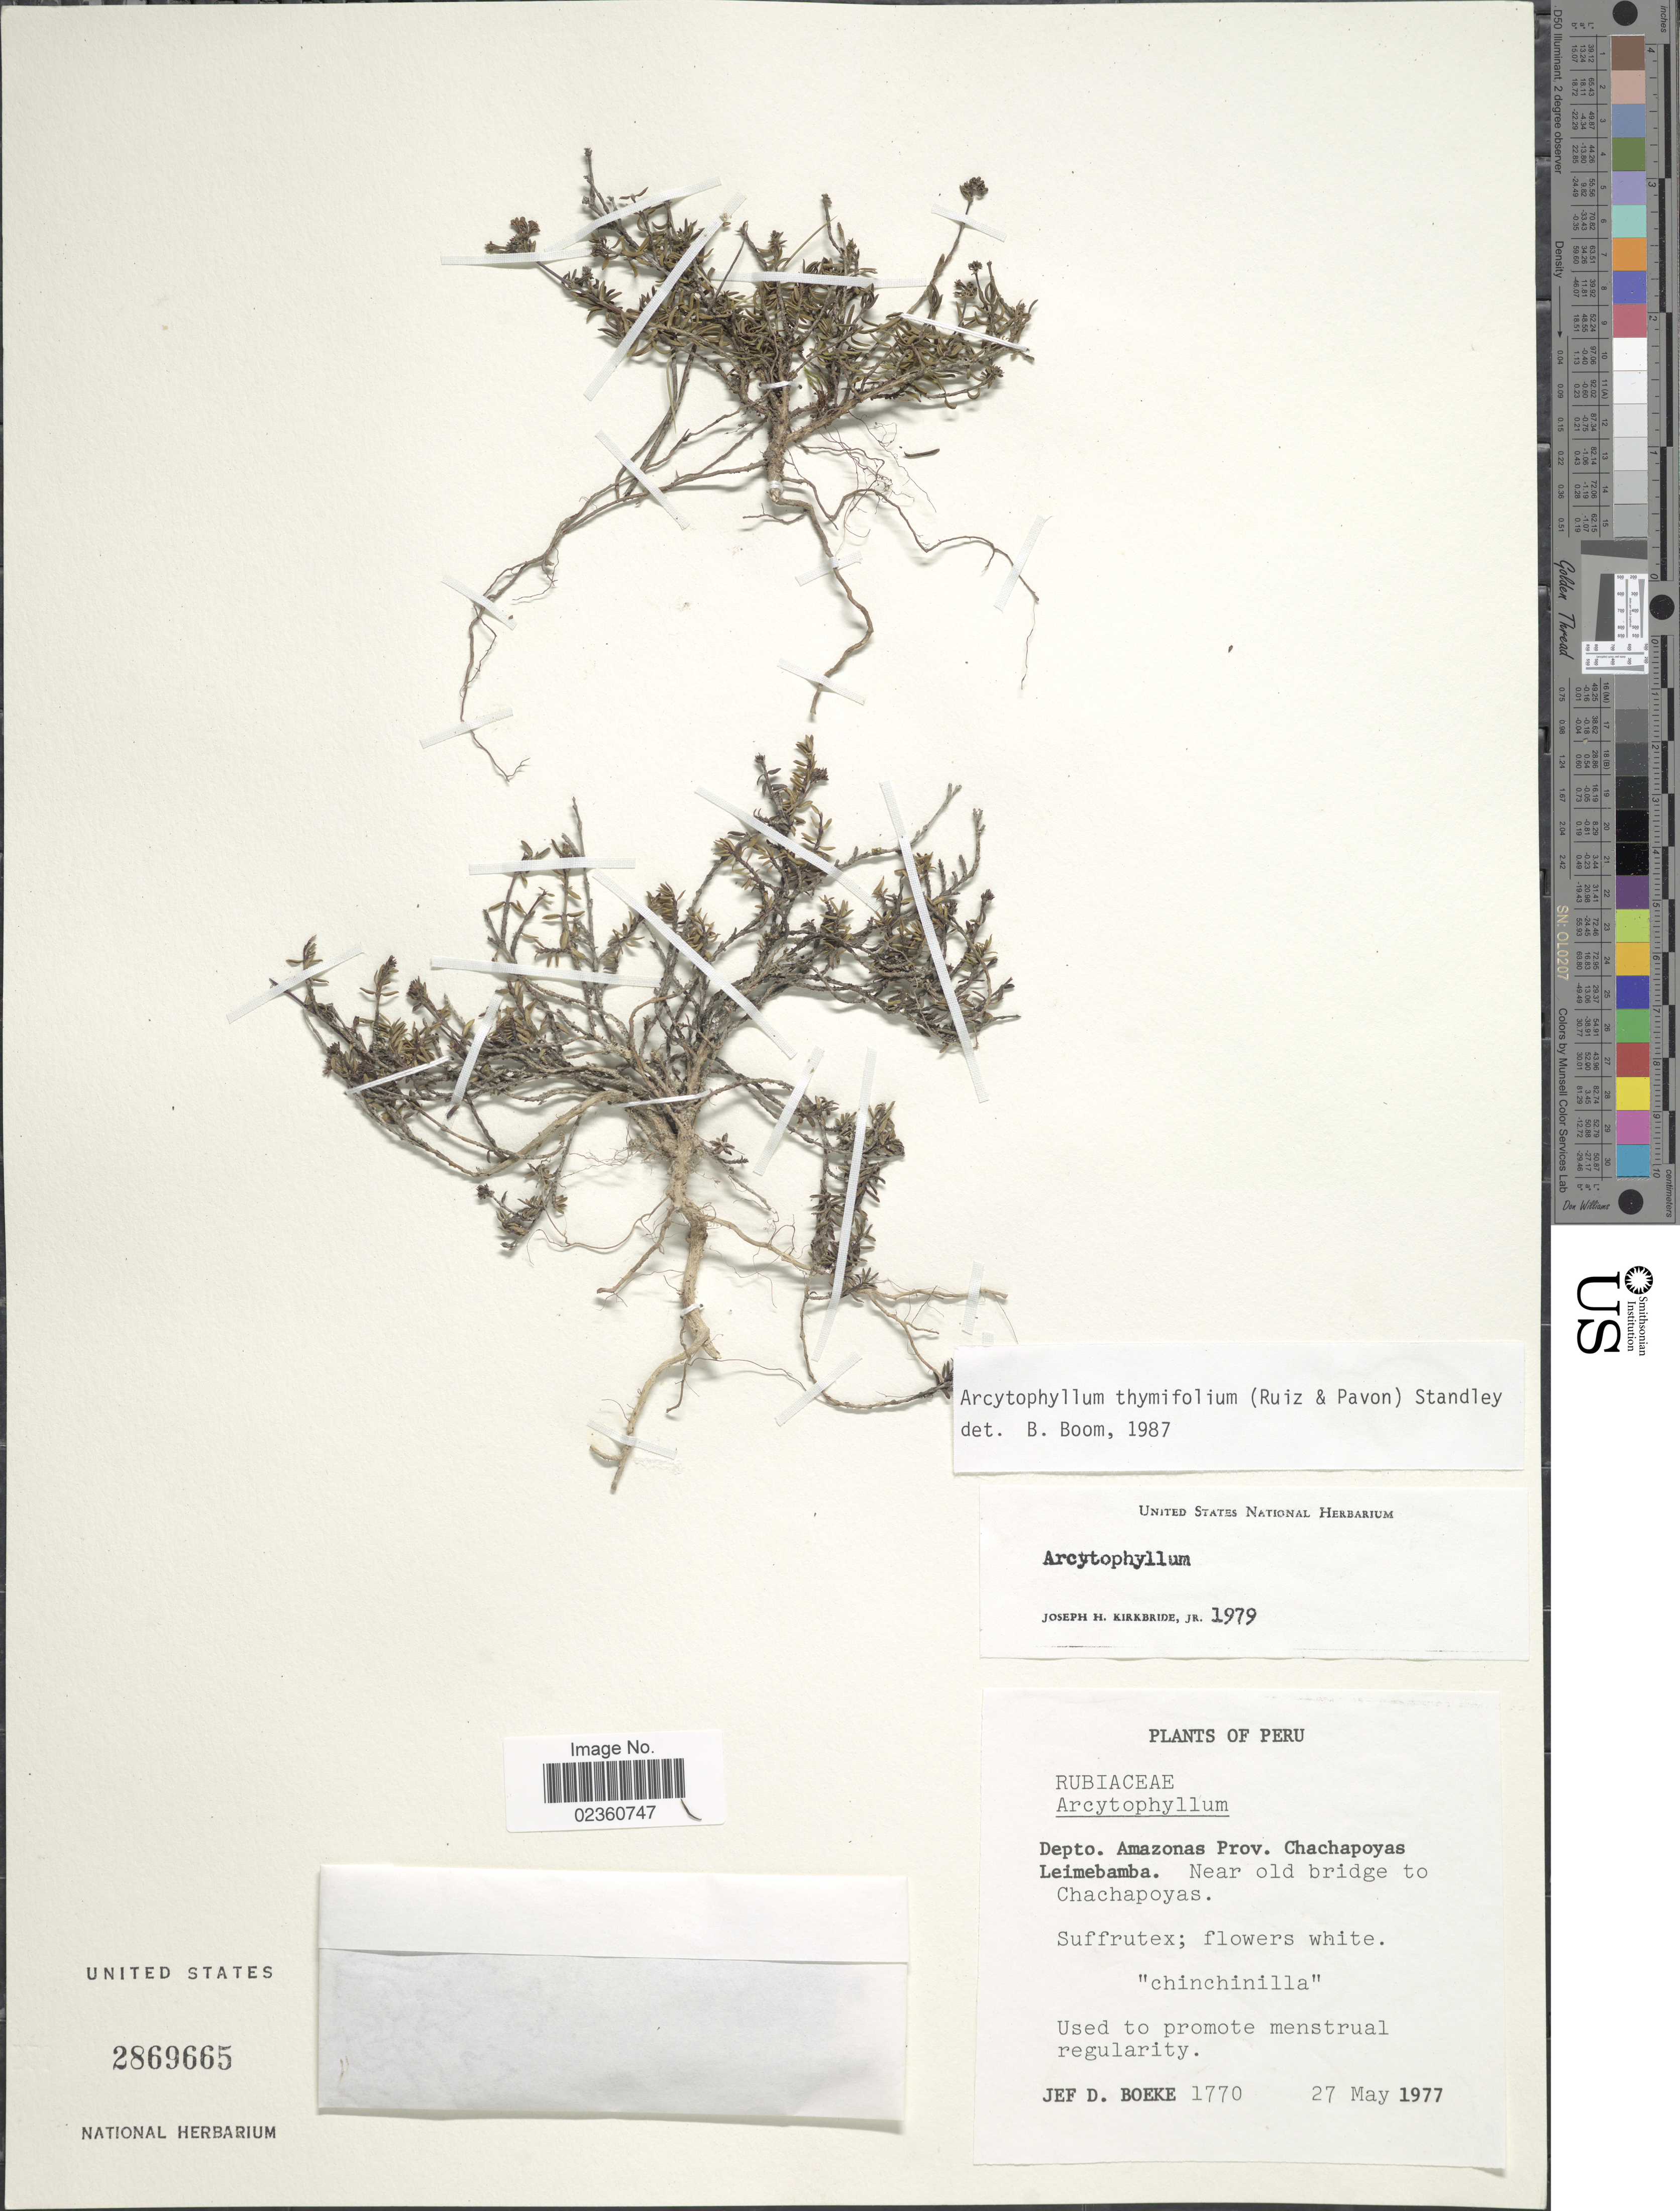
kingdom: Plantae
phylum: Tracheophyta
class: Magnoliopsida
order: Gentianales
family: Rubiaceae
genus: Arcytophyllum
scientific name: Arcytophyllum thymifolium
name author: (Ruiz & Pav.) Standl.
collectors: J. Boeke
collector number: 1770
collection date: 1977-05-27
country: Peru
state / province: Amazonas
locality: Depto. Amazonas Prov. Chachapoyas Leimebamba. Near old bridge to Chachapoyas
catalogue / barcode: US 2869665